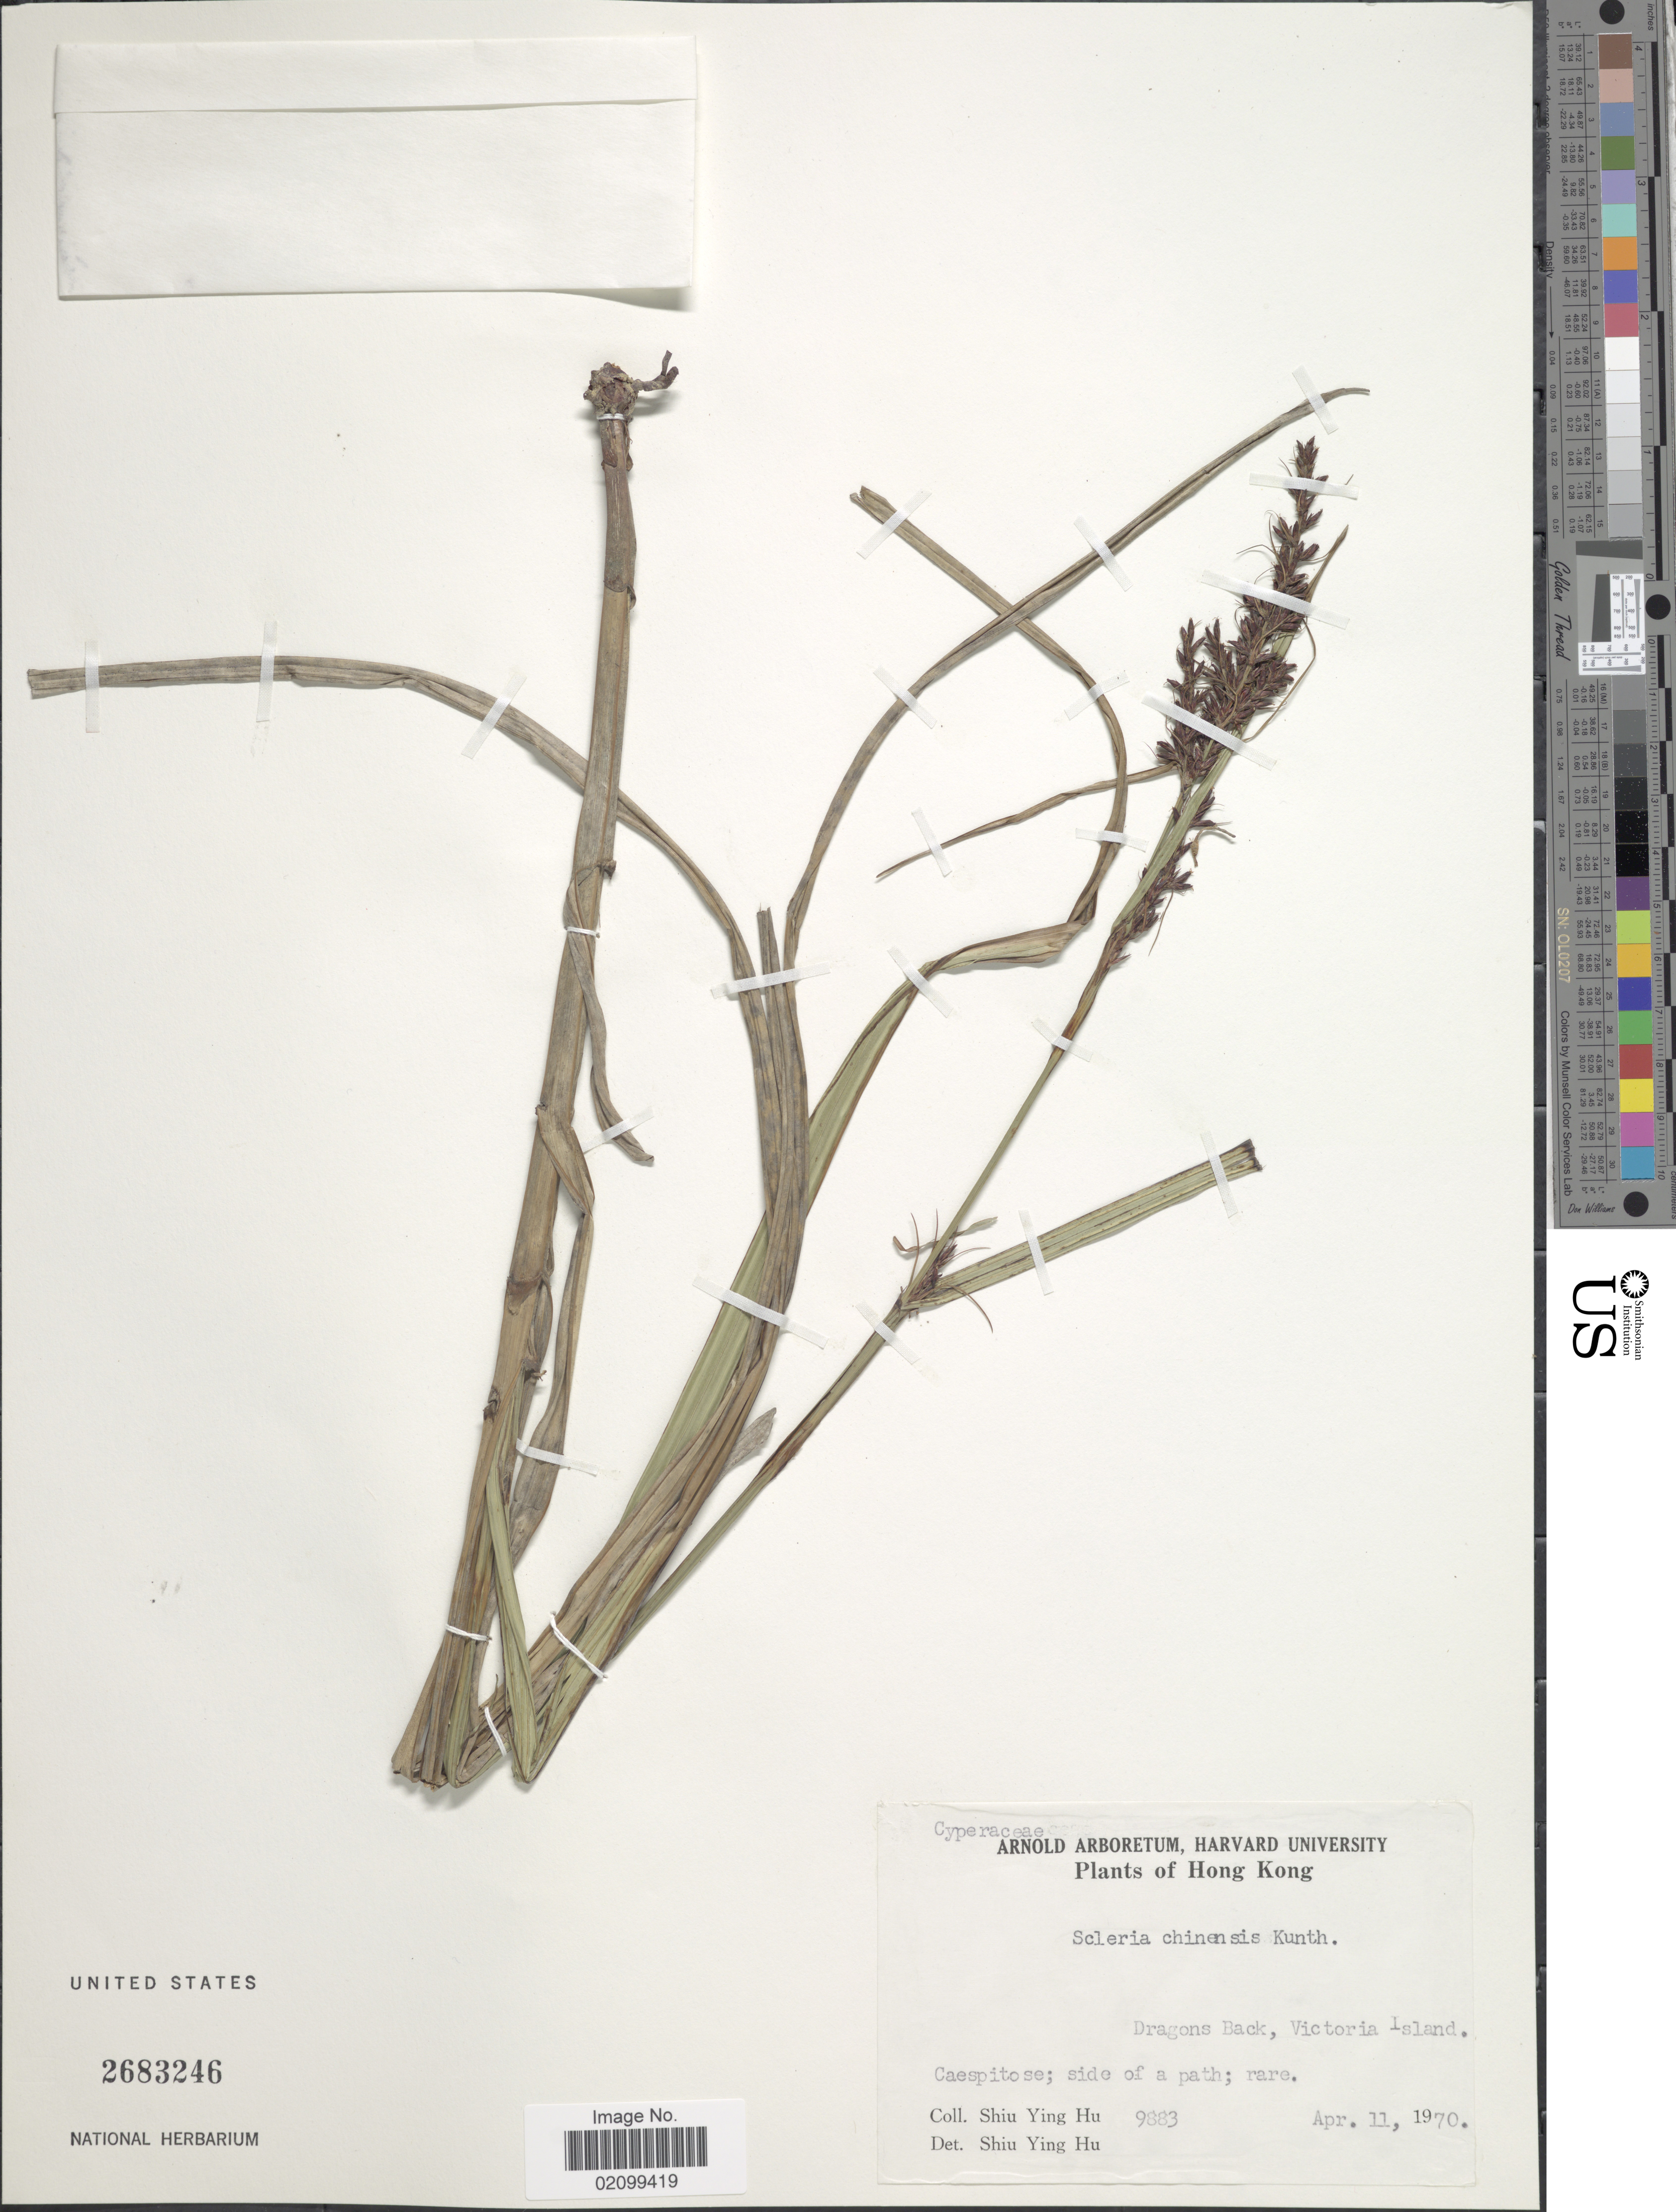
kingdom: Plantae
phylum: Tracheophyta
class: Liliopsida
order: Poales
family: Cyperaceae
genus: Scleria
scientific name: Scleria ciliaris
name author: Nees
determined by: Strong, Mark T., (BOT), Smithsonian Institution - National Museum of Natural History (UNITED STATES)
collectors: S. Y. Hu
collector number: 9883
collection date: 1970-04-11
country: China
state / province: Hong Kong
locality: Dragons Back, Victoria Island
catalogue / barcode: US 2683246